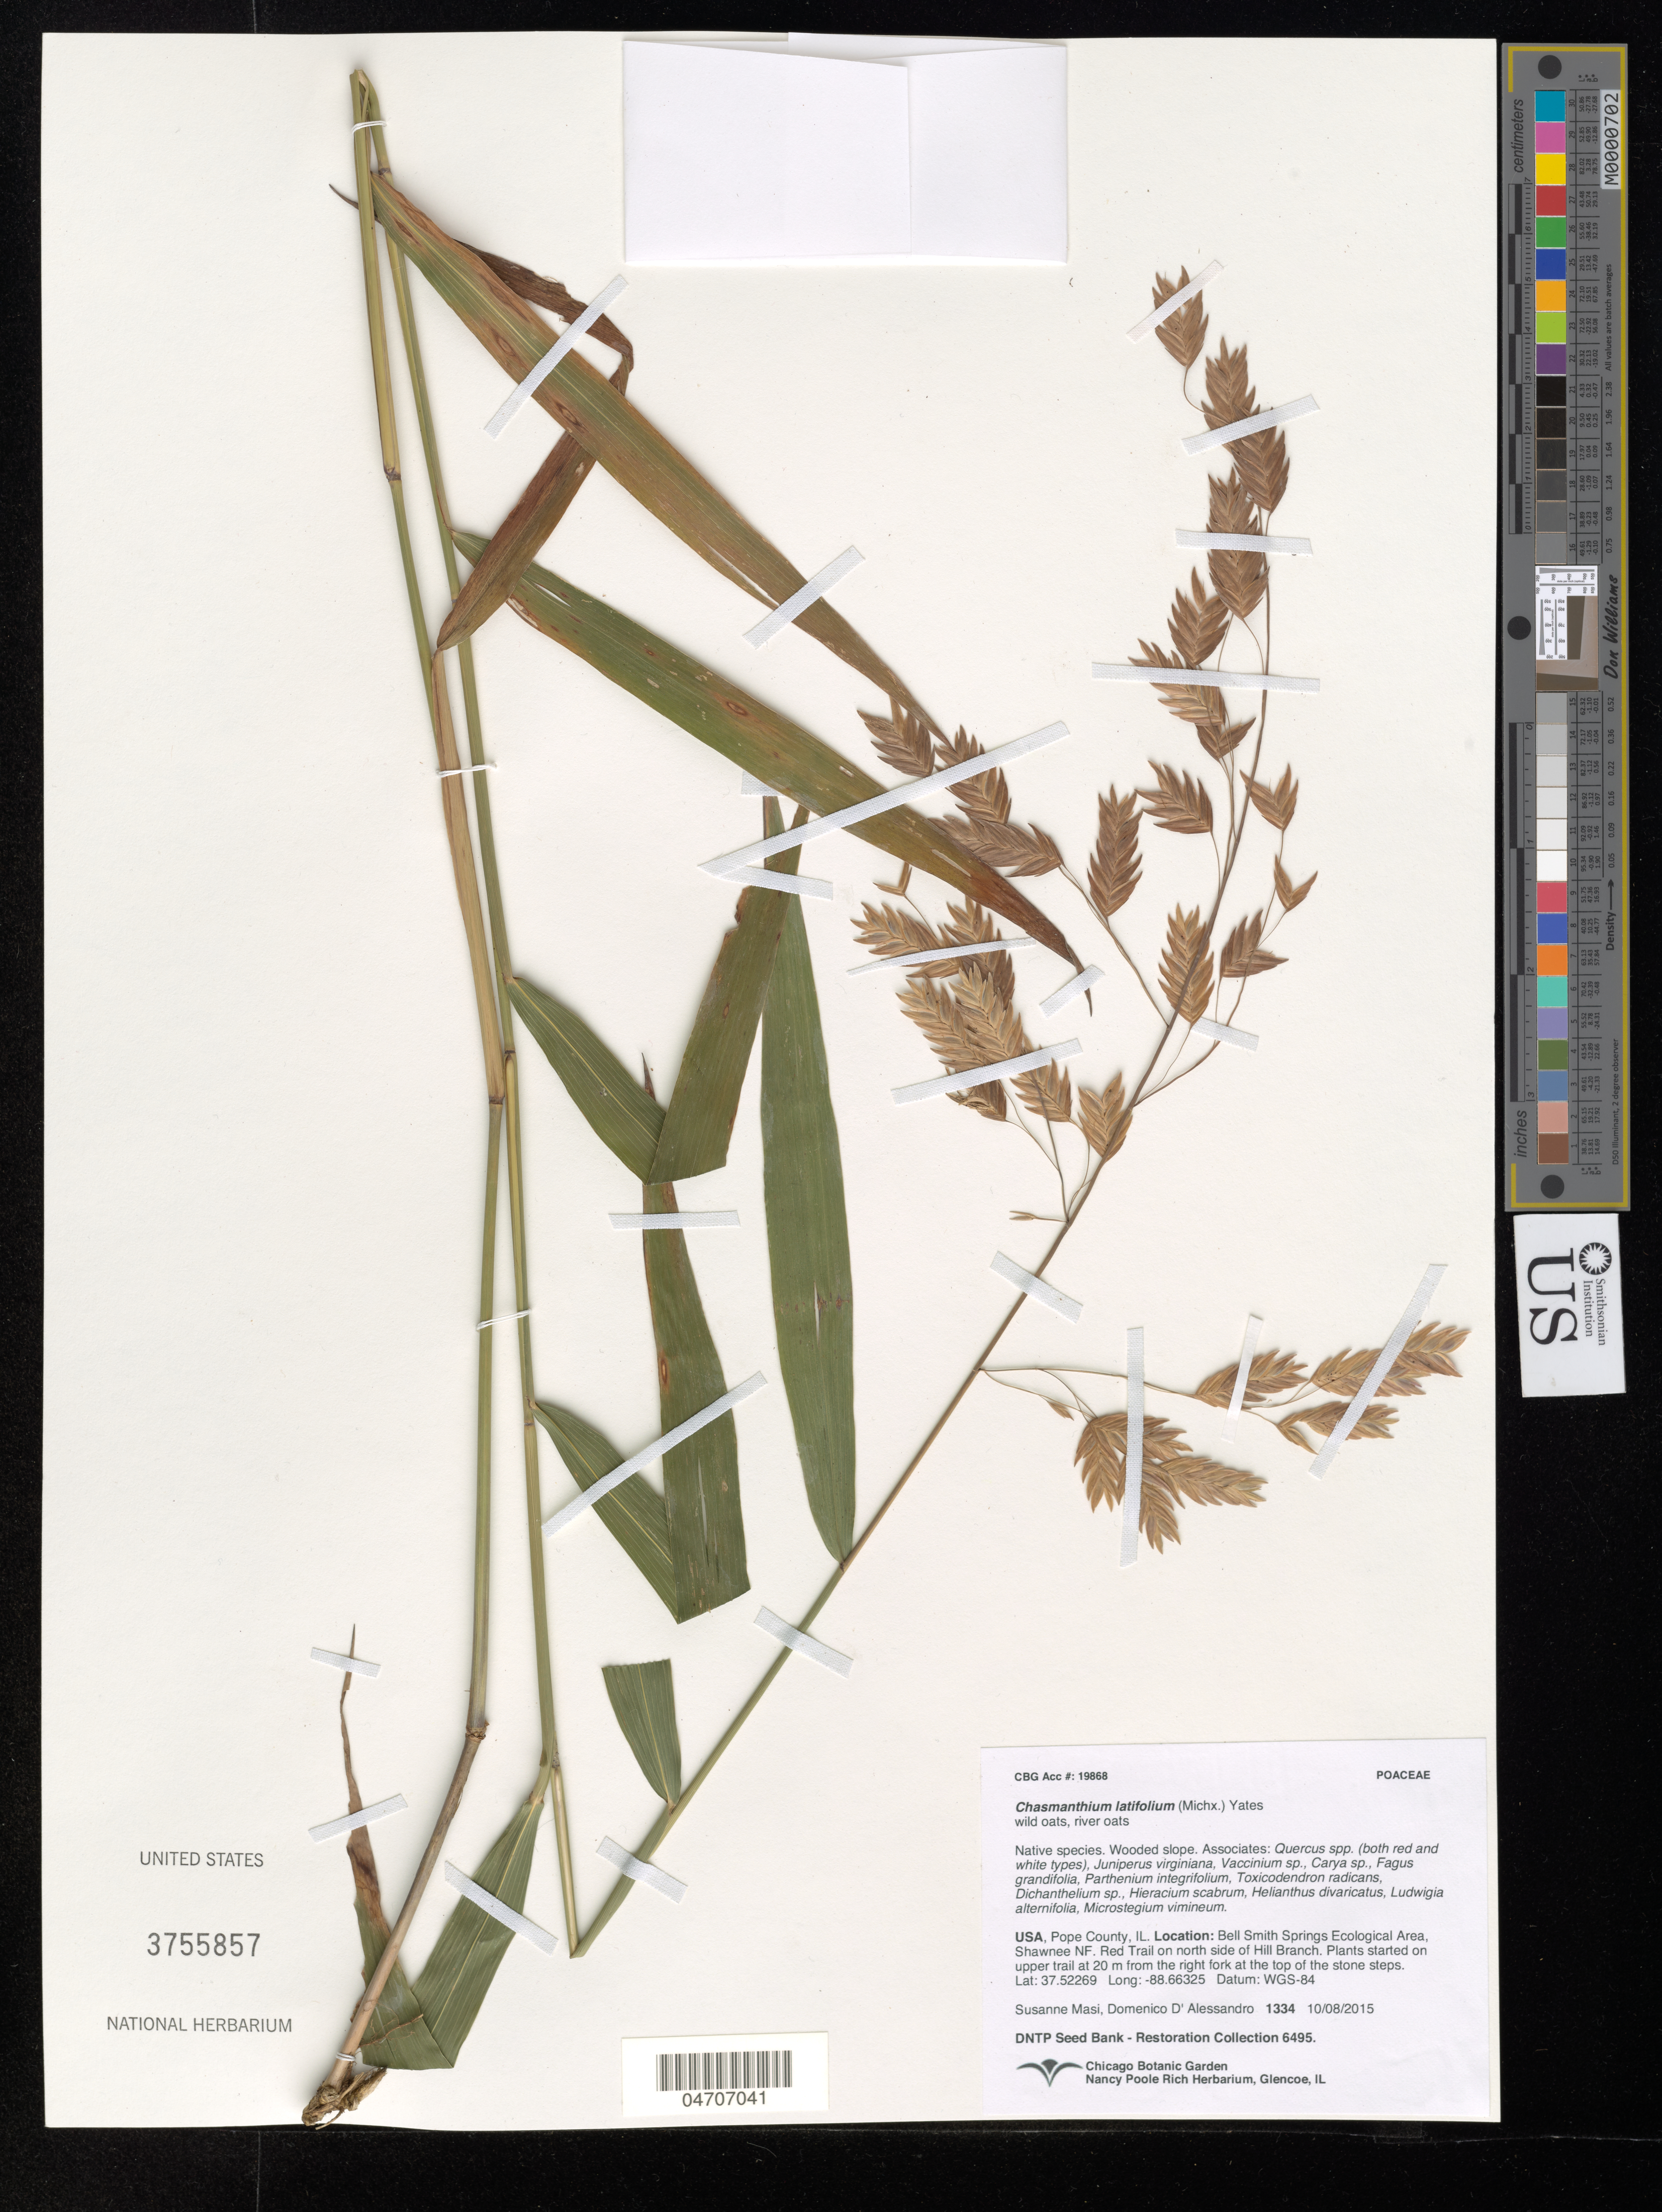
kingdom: Plantae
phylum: Tracheophyta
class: Liliopsida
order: Poales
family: Poaceae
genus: Chasmanthium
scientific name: Chasmanthium latifolium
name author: (Michx.) H.O. Yates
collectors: S. Masi & D. D'alessandro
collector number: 1334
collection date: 2015-10-08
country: United States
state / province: Illinois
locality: Pope County. Bell Smith Springs Ecological Area, Shawnee NF. Red Trail on north side of Hill Branch. Plants started on upper trail at 20 m from the right fork at the top of the stone steps.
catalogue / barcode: US 3755857